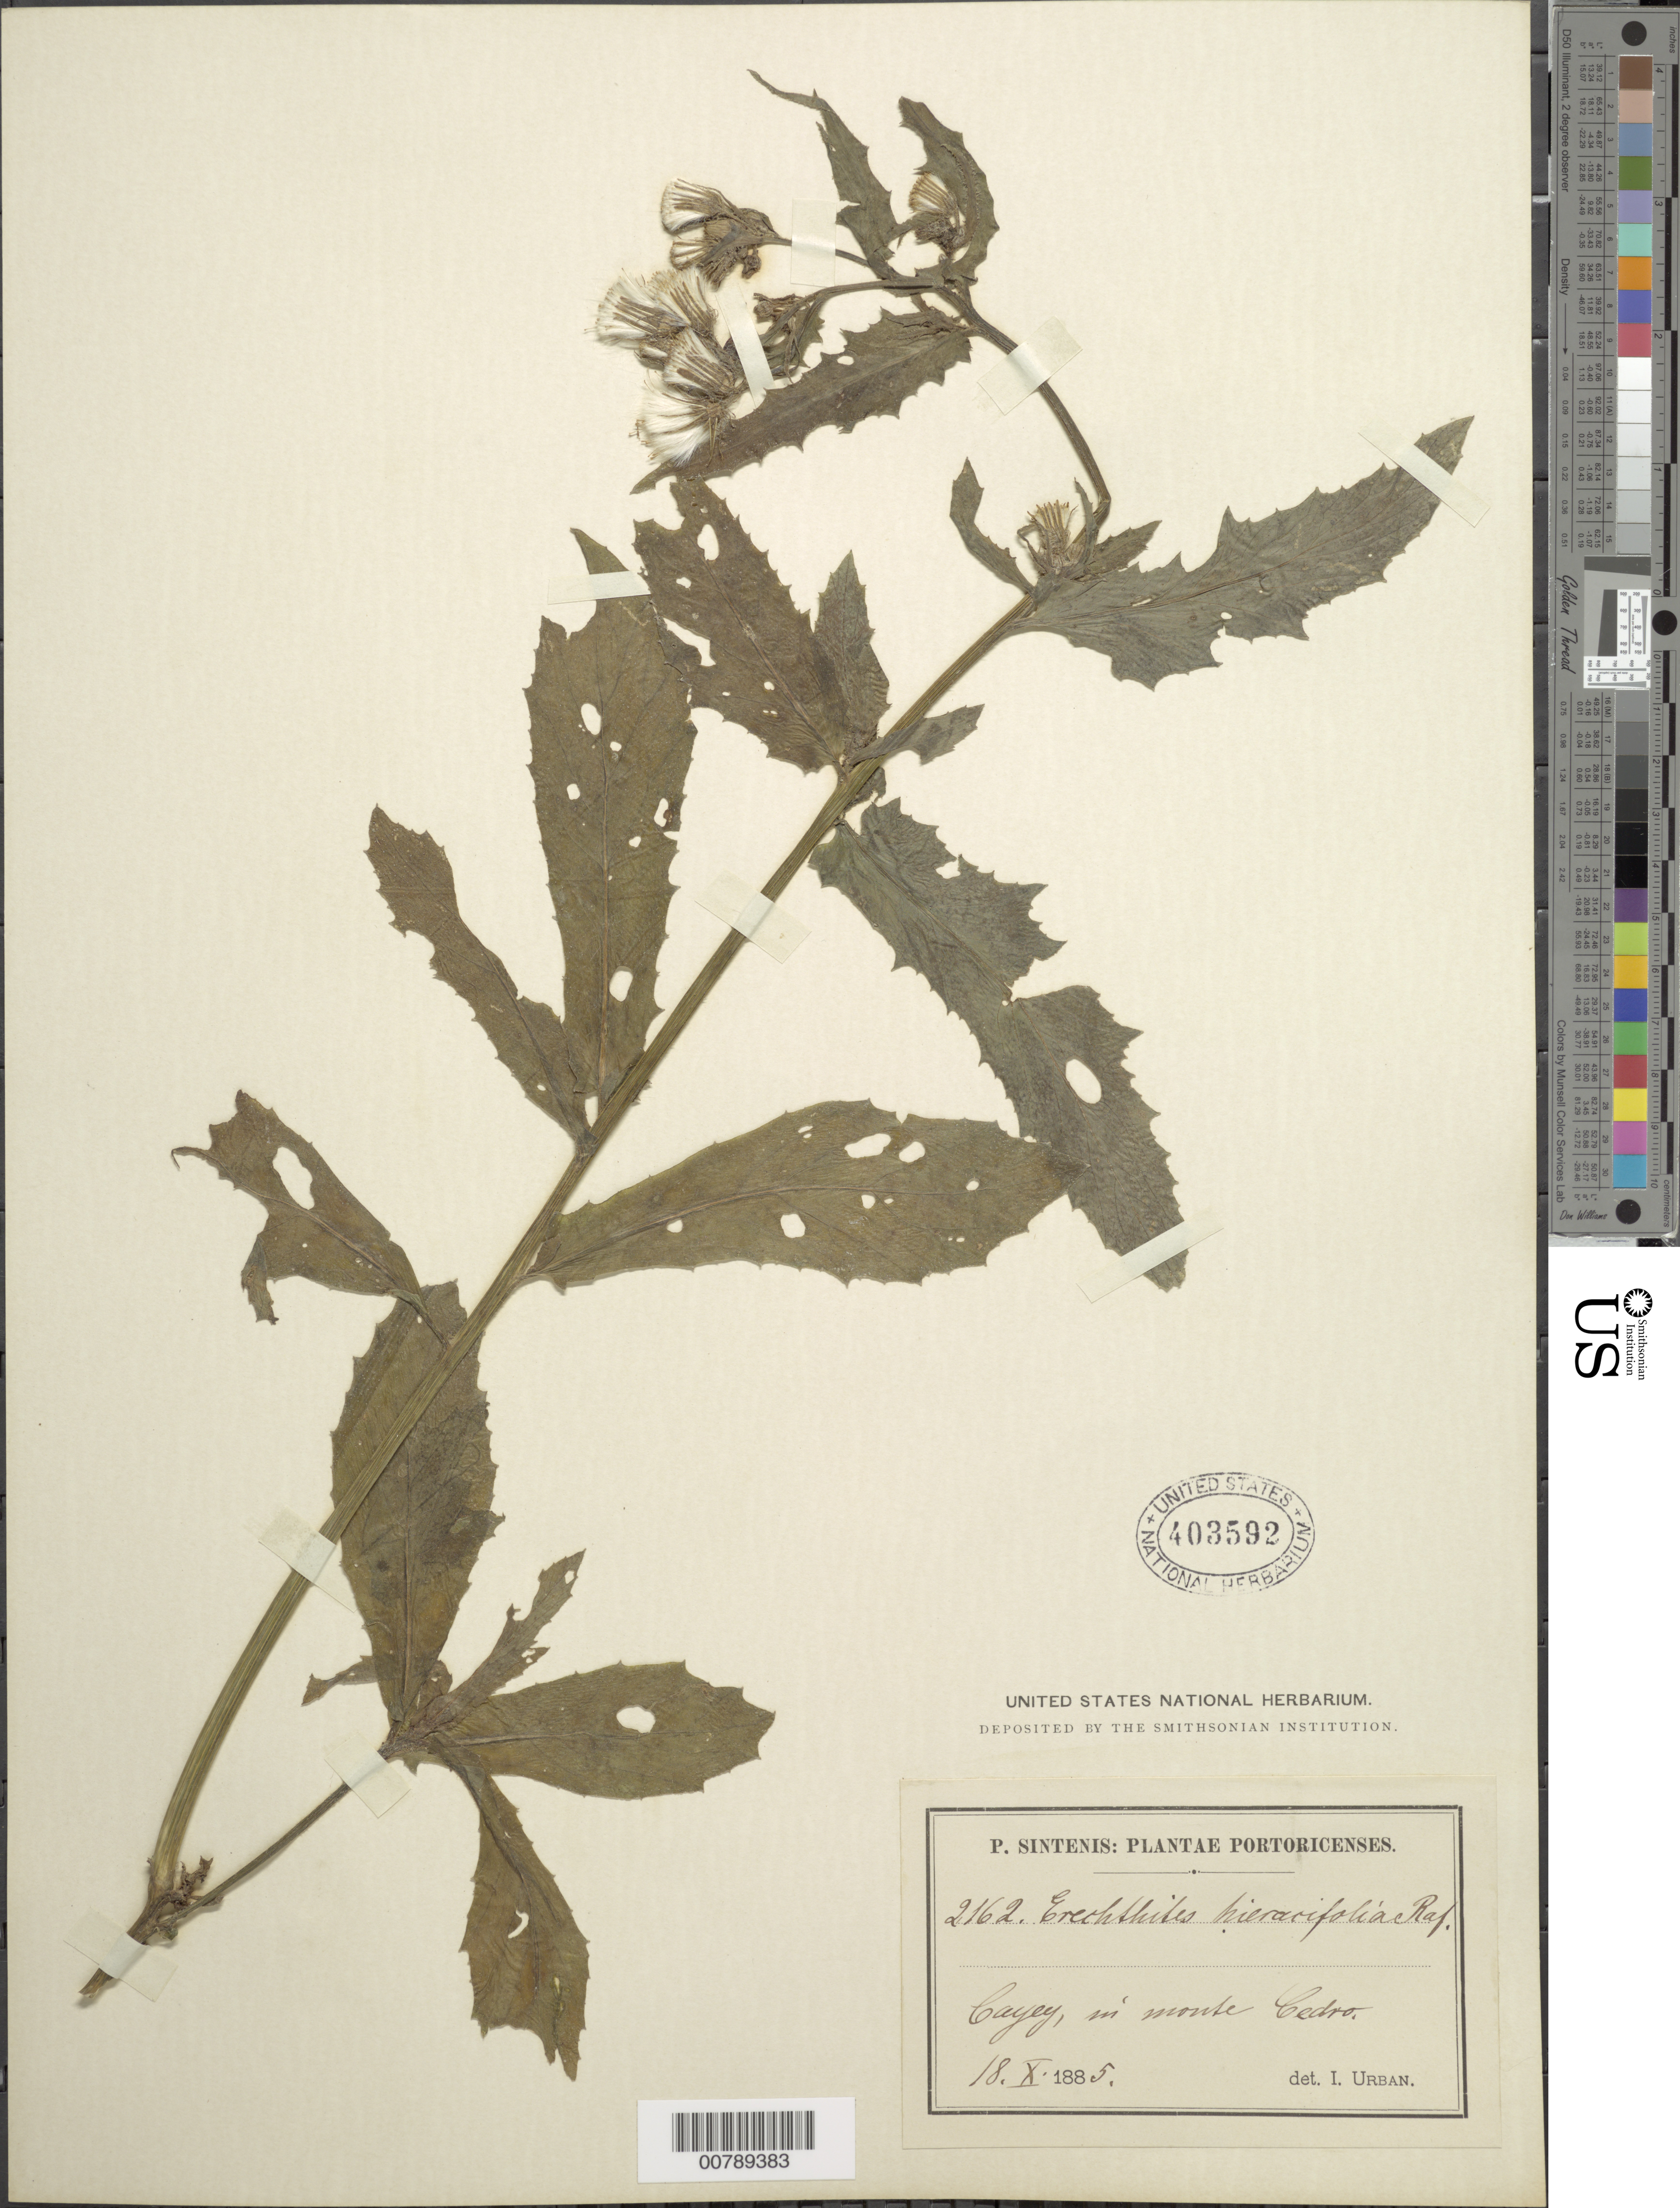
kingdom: Plantae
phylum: Tracheophyta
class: Magnoliopsida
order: Asterales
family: Asteraceae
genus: Erechtites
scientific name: Erechtites hieraciifolius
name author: (L.) Raf. ex DC.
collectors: P. Sintenis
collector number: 2162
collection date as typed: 18 Oct 1885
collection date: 1885-10-18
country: Puerto Rico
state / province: Cayey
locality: Cayey, in monte Cedro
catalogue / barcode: US 403592